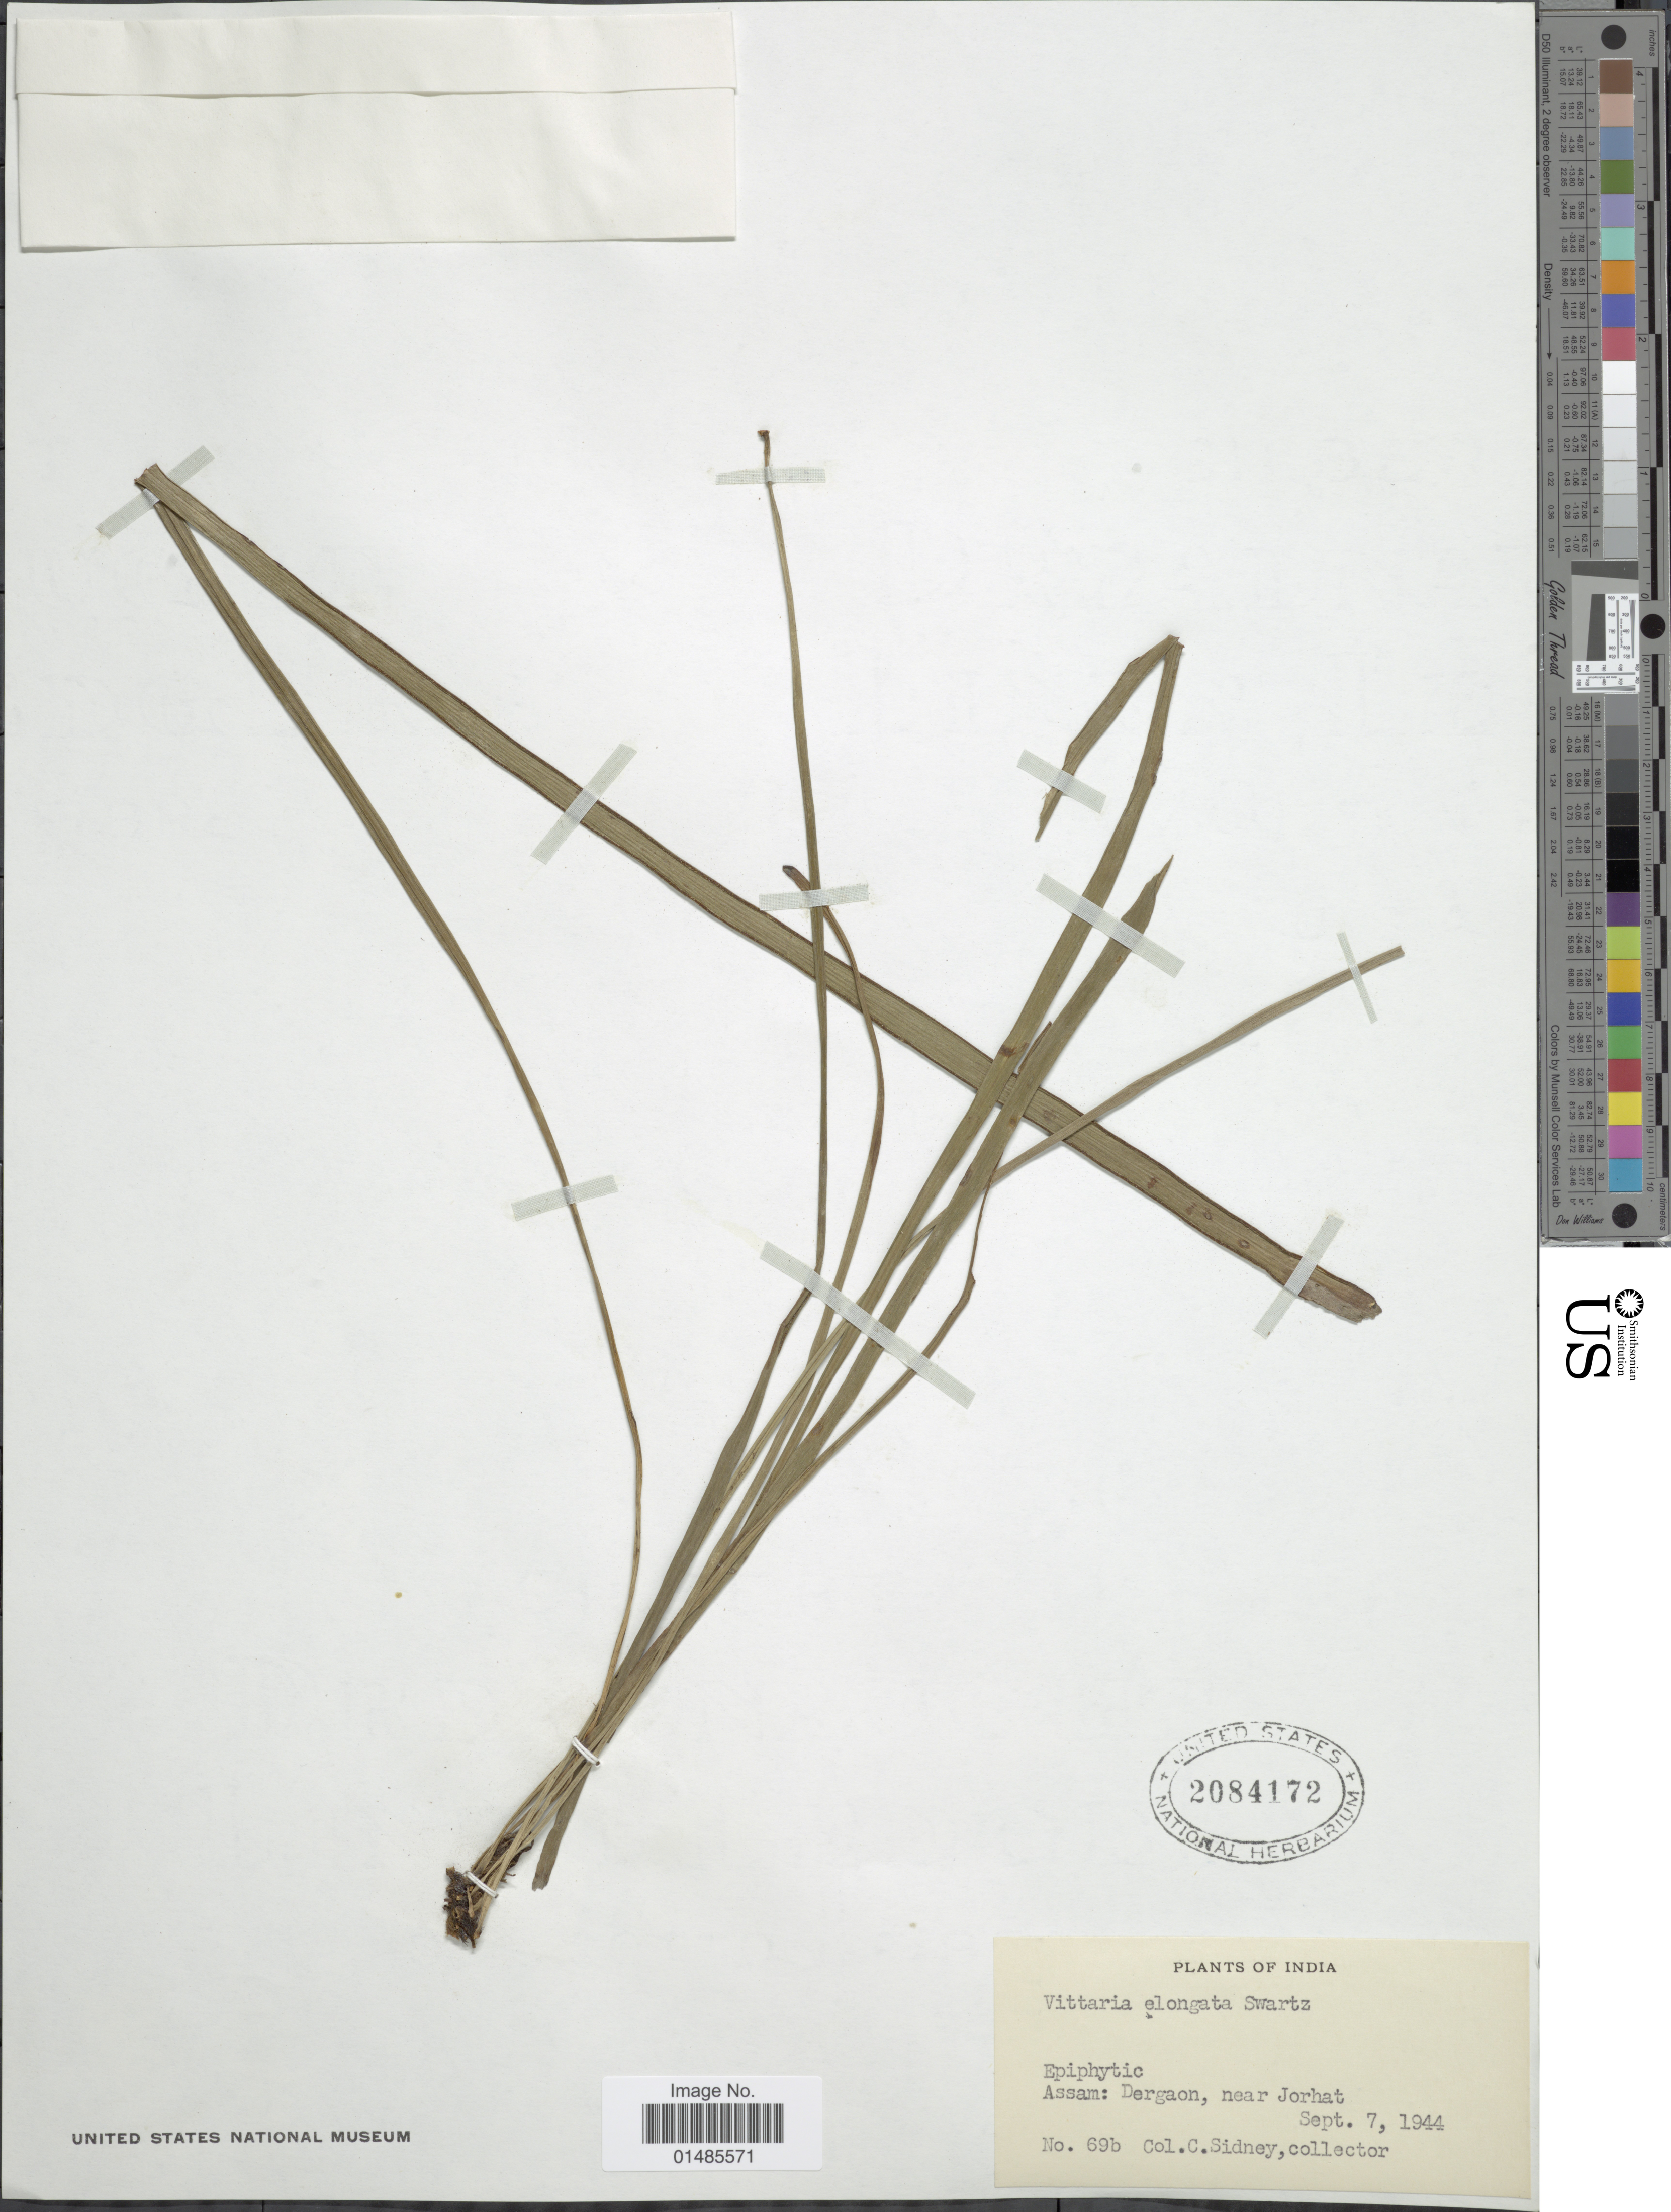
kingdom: Plantae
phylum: Tracheophyta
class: Polypodiopsida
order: Polypodiales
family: Pteridaceae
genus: Haplopteris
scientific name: Haplopteris elongata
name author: (Sw.) Crane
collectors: C. Sidney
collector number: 69b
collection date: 1944-09-07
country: India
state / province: Assam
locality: Dergaon, near Jorhat.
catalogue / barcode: US 2084172